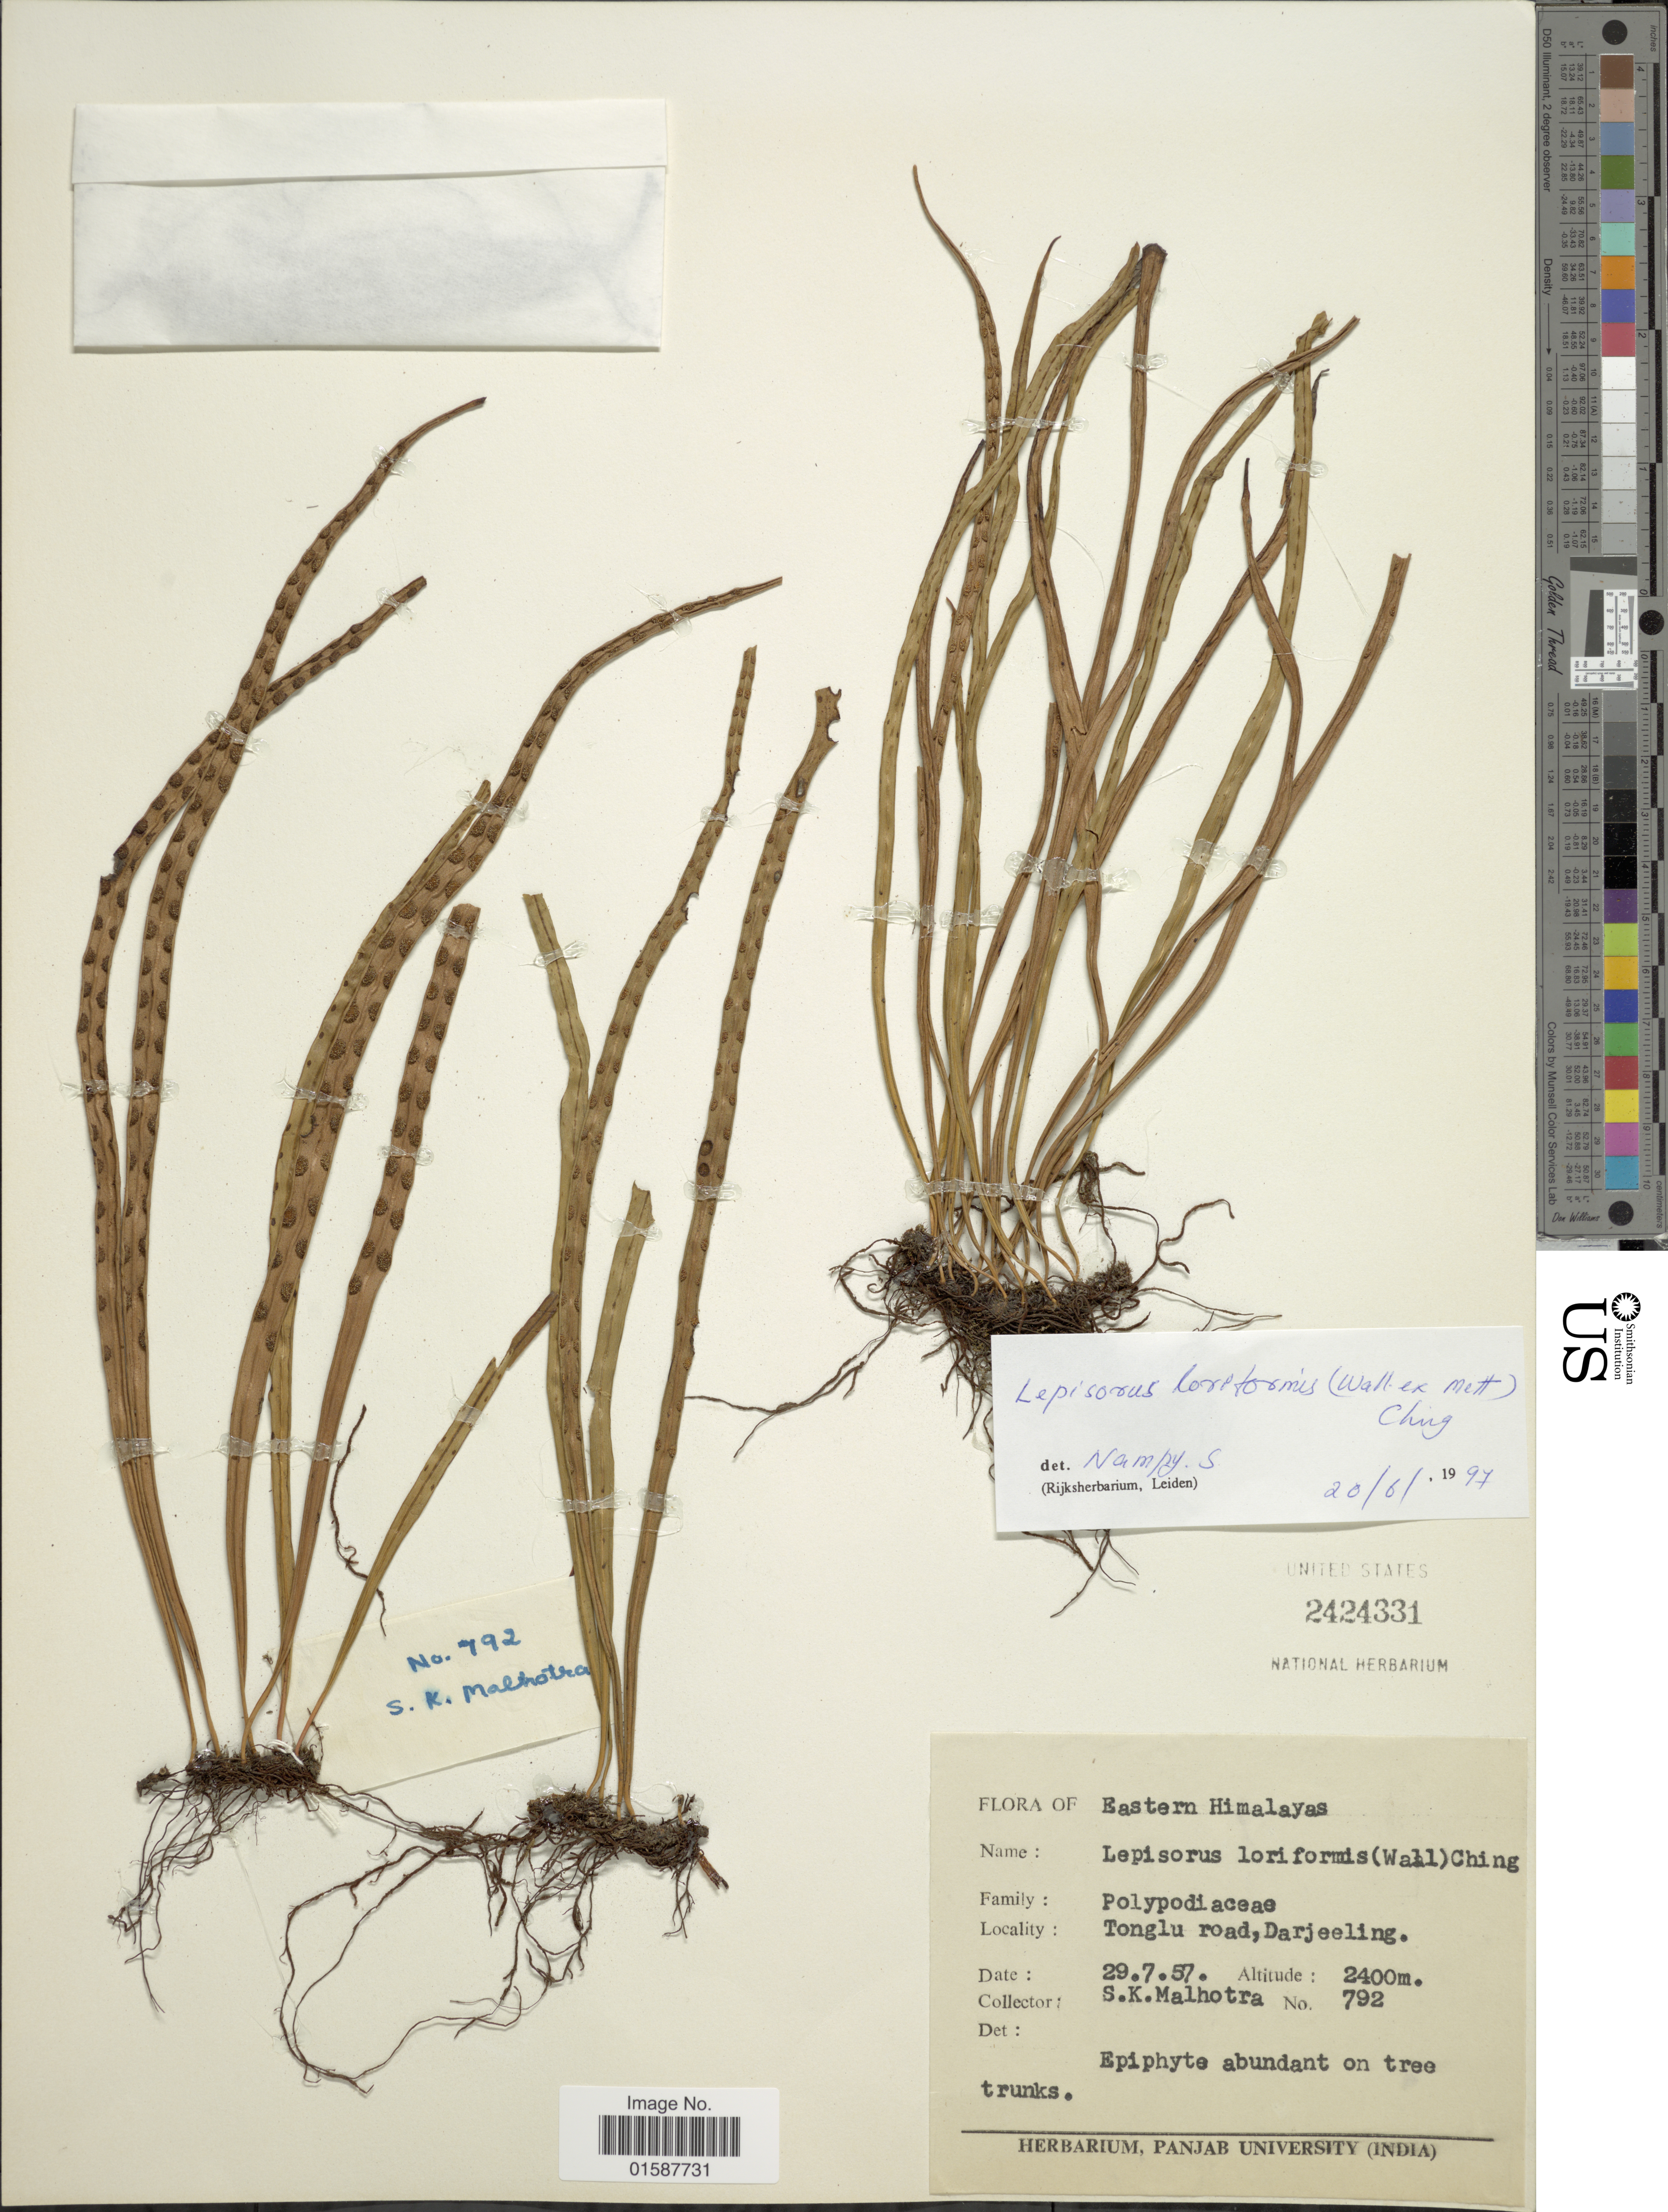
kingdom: Plantae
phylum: Tracheophyta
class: Polypodiopsida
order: Polypodiales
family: Polypodiaceae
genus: Lepisorus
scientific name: Lepisorus loriformis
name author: (Wall. ex Mett.) Ching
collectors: S. Malhotra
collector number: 792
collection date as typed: Transcribed d/m/y: 29/7/57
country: India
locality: Eastern Himalayas, Tonglu road, Darjeeling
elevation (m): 2400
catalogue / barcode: US 2424331